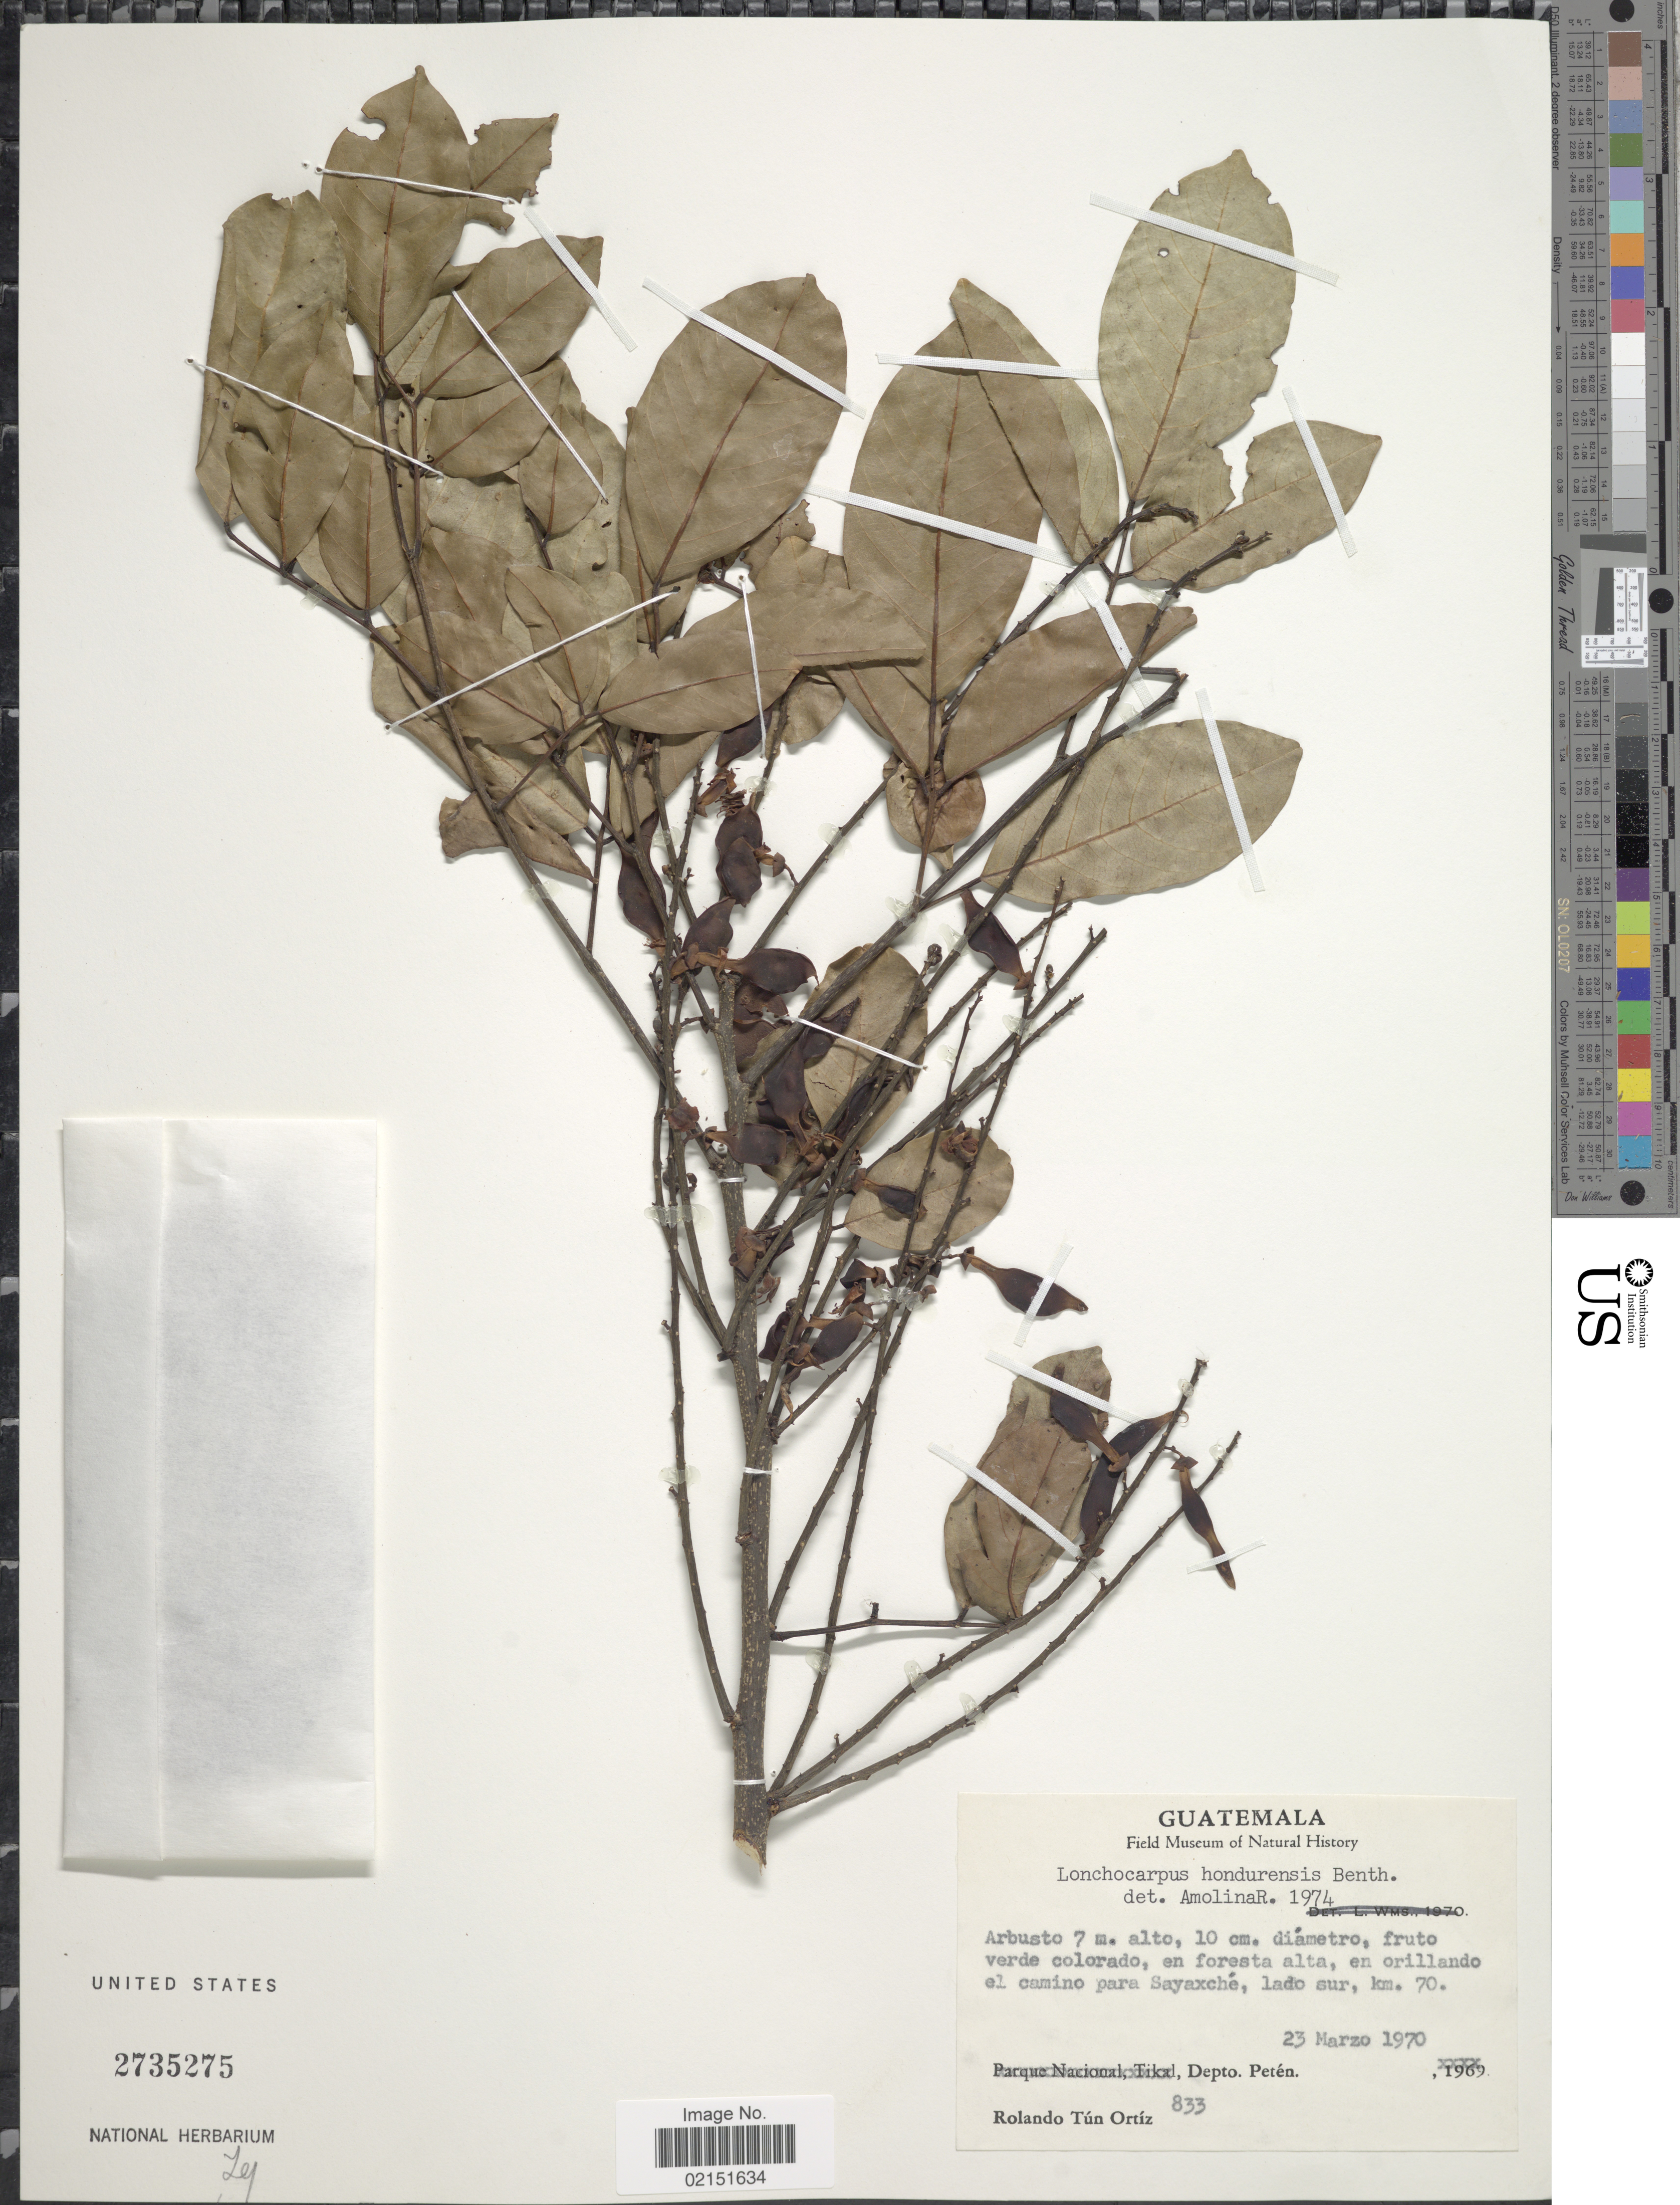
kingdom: Plantae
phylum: Tracheophyta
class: Magnoliopsida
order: Fabales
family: Fabaceae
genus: Lonchocarpus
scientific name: Lonchocarpus hondurensis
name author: Benth.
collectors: R. T. Ortíz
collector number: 833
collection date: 1970-03-23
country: Guatemala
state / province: El Petén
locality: En orillando el camino para Sayaxche, lado sur, km. 70. Depto. Peten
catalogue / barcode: US 2735275